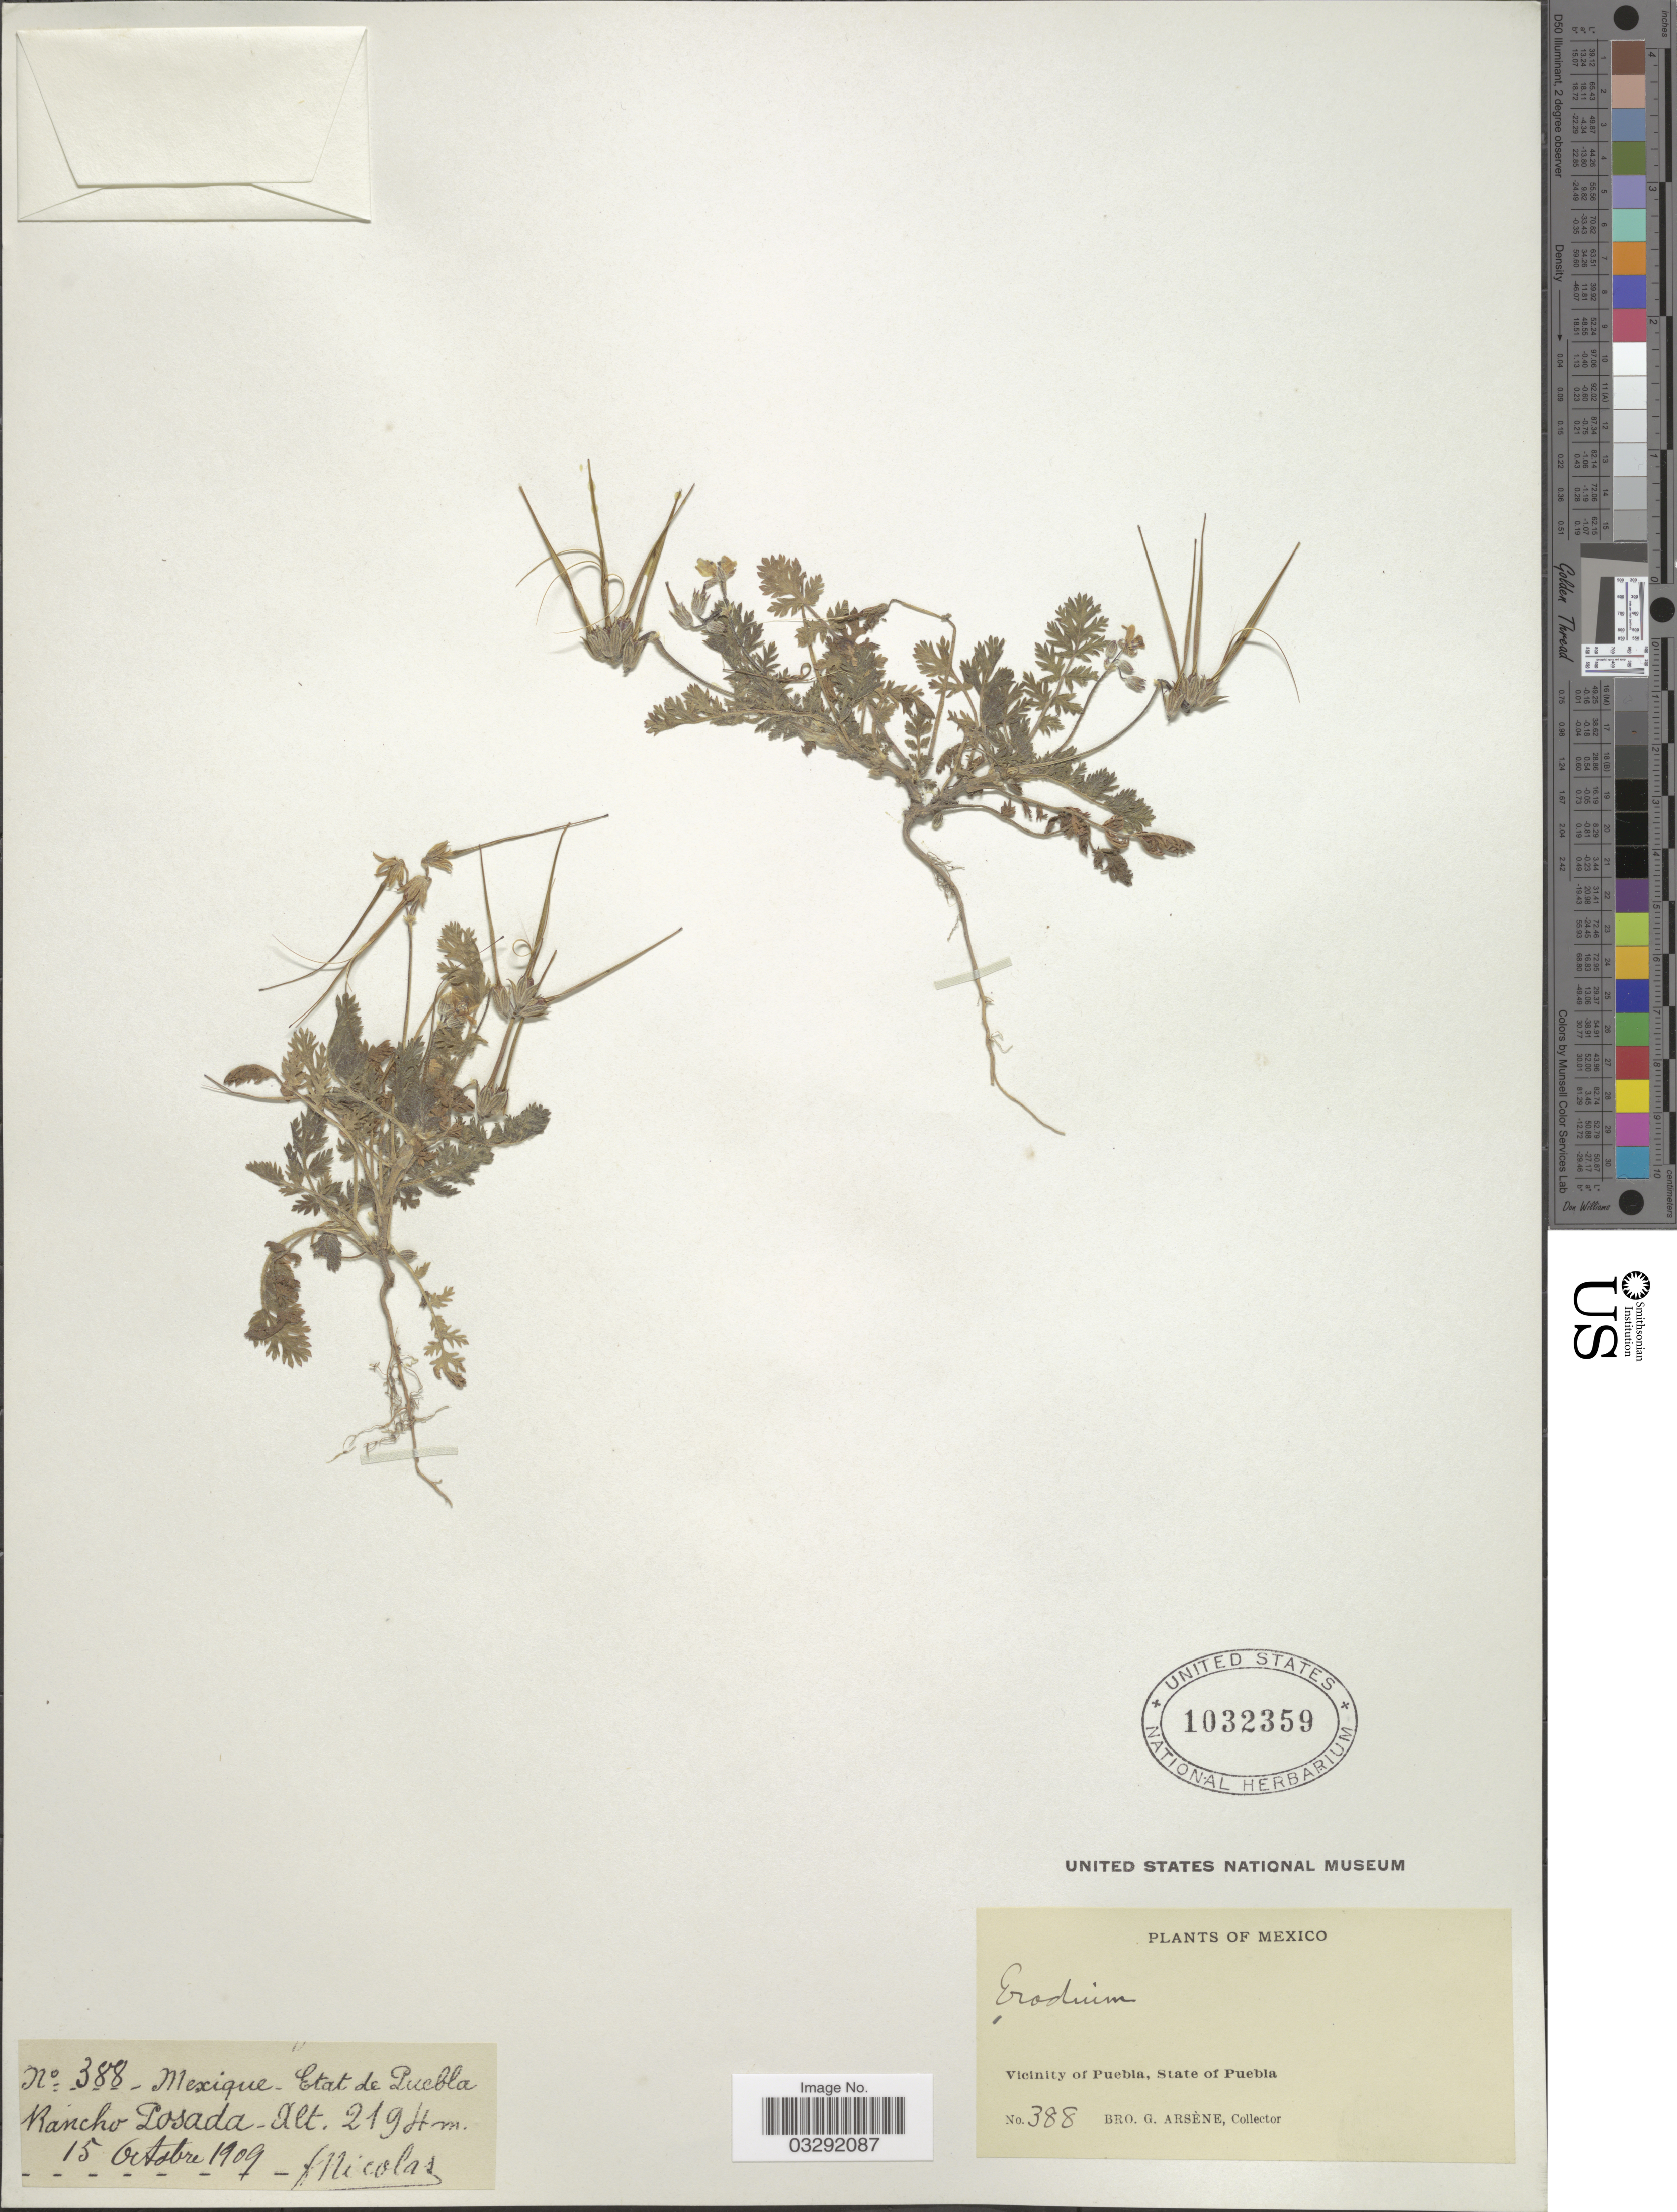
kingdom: Plantae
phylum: Tracheophyta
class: Magnoliopsida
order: Geraniales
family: Geraniaceae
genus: Erodium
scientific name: Erodium cicutarium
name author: (L.) L'Hér.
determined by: Strong, Mark T., (BOT), Smithsonian Institution - National Museum of Natural History (UNITED STATES)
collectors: Bro. G. Arsène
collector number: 388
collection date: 1909-10-15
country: Mexico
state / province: Puebla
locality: Vicinity of Puebla. Rancho Posada.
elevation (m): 2194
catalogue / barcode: US 1032359